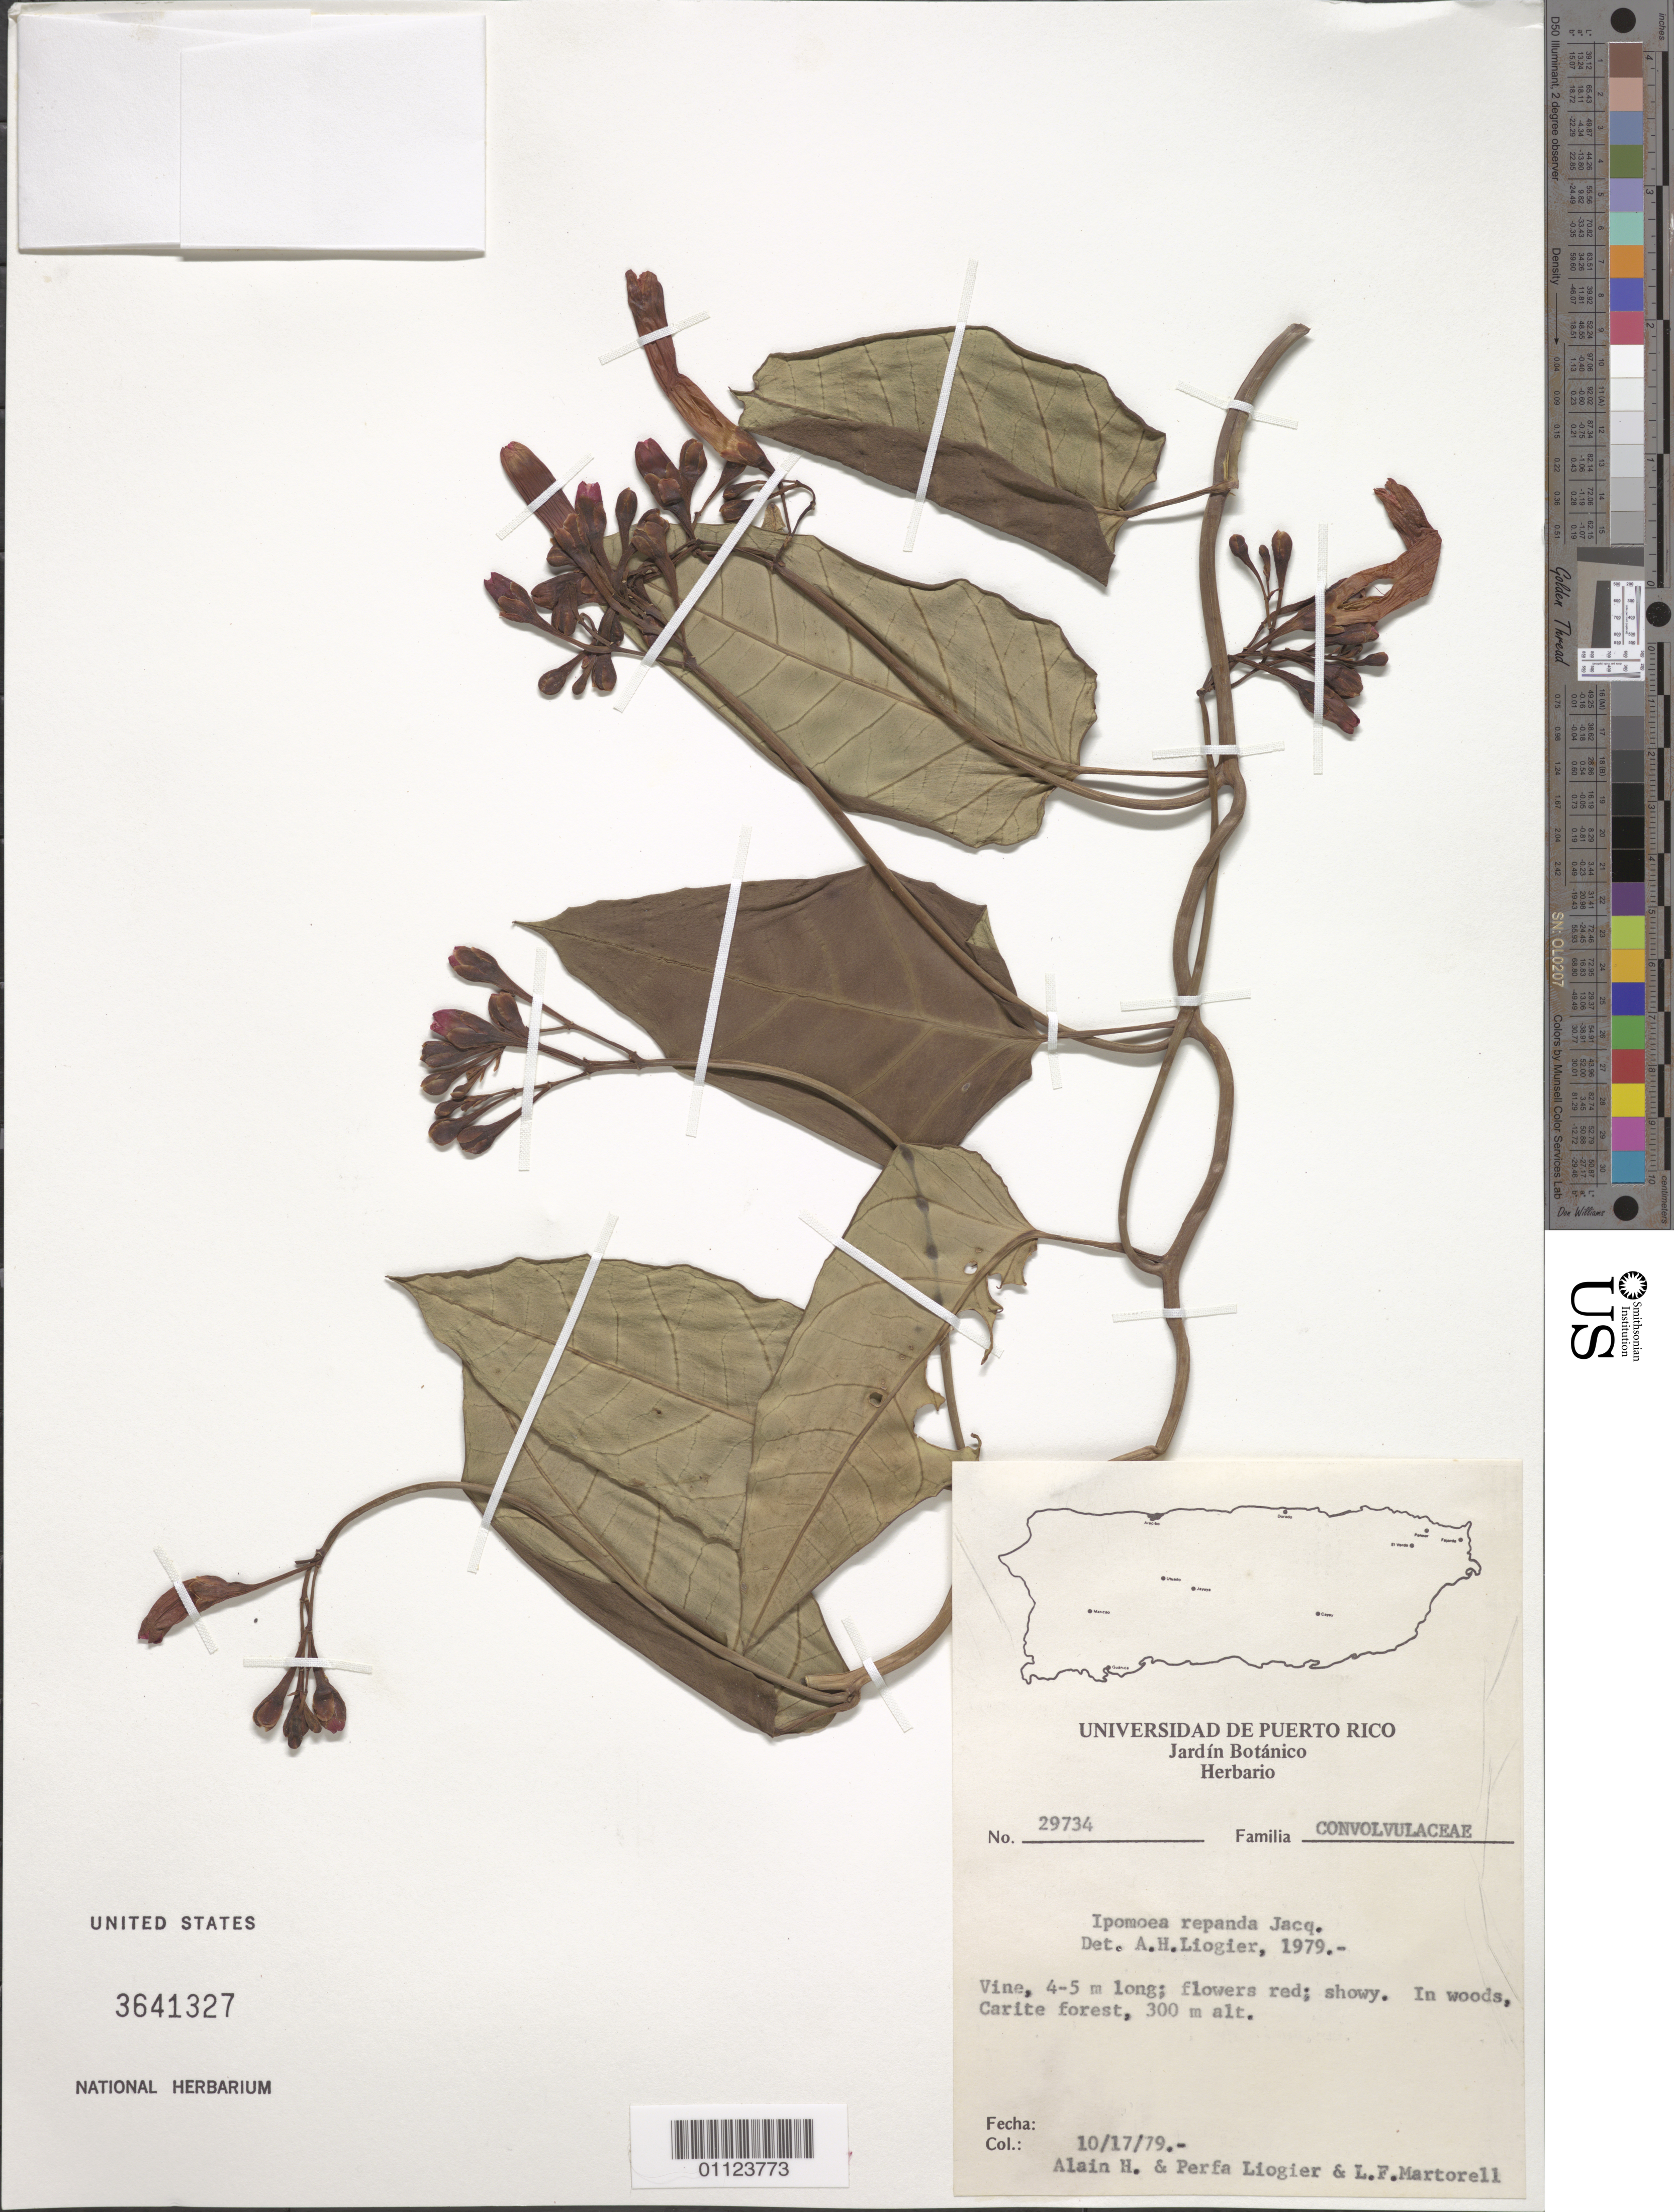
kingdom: Plantae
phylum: Tracheophyta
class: Magnoliopsida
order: Solanales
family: Convolvulaceae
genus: Ipomoea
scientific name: Ipomoea repanda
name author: Jacq.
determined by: Liogier, Alain H.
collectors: A. H. Liogier, M. P. Liogier & L. Martorell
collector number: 29734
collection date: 1979-10-17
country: Puerto Rico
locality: Carite Forest.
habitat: In woods.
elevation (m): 300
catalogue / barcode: US 3641327